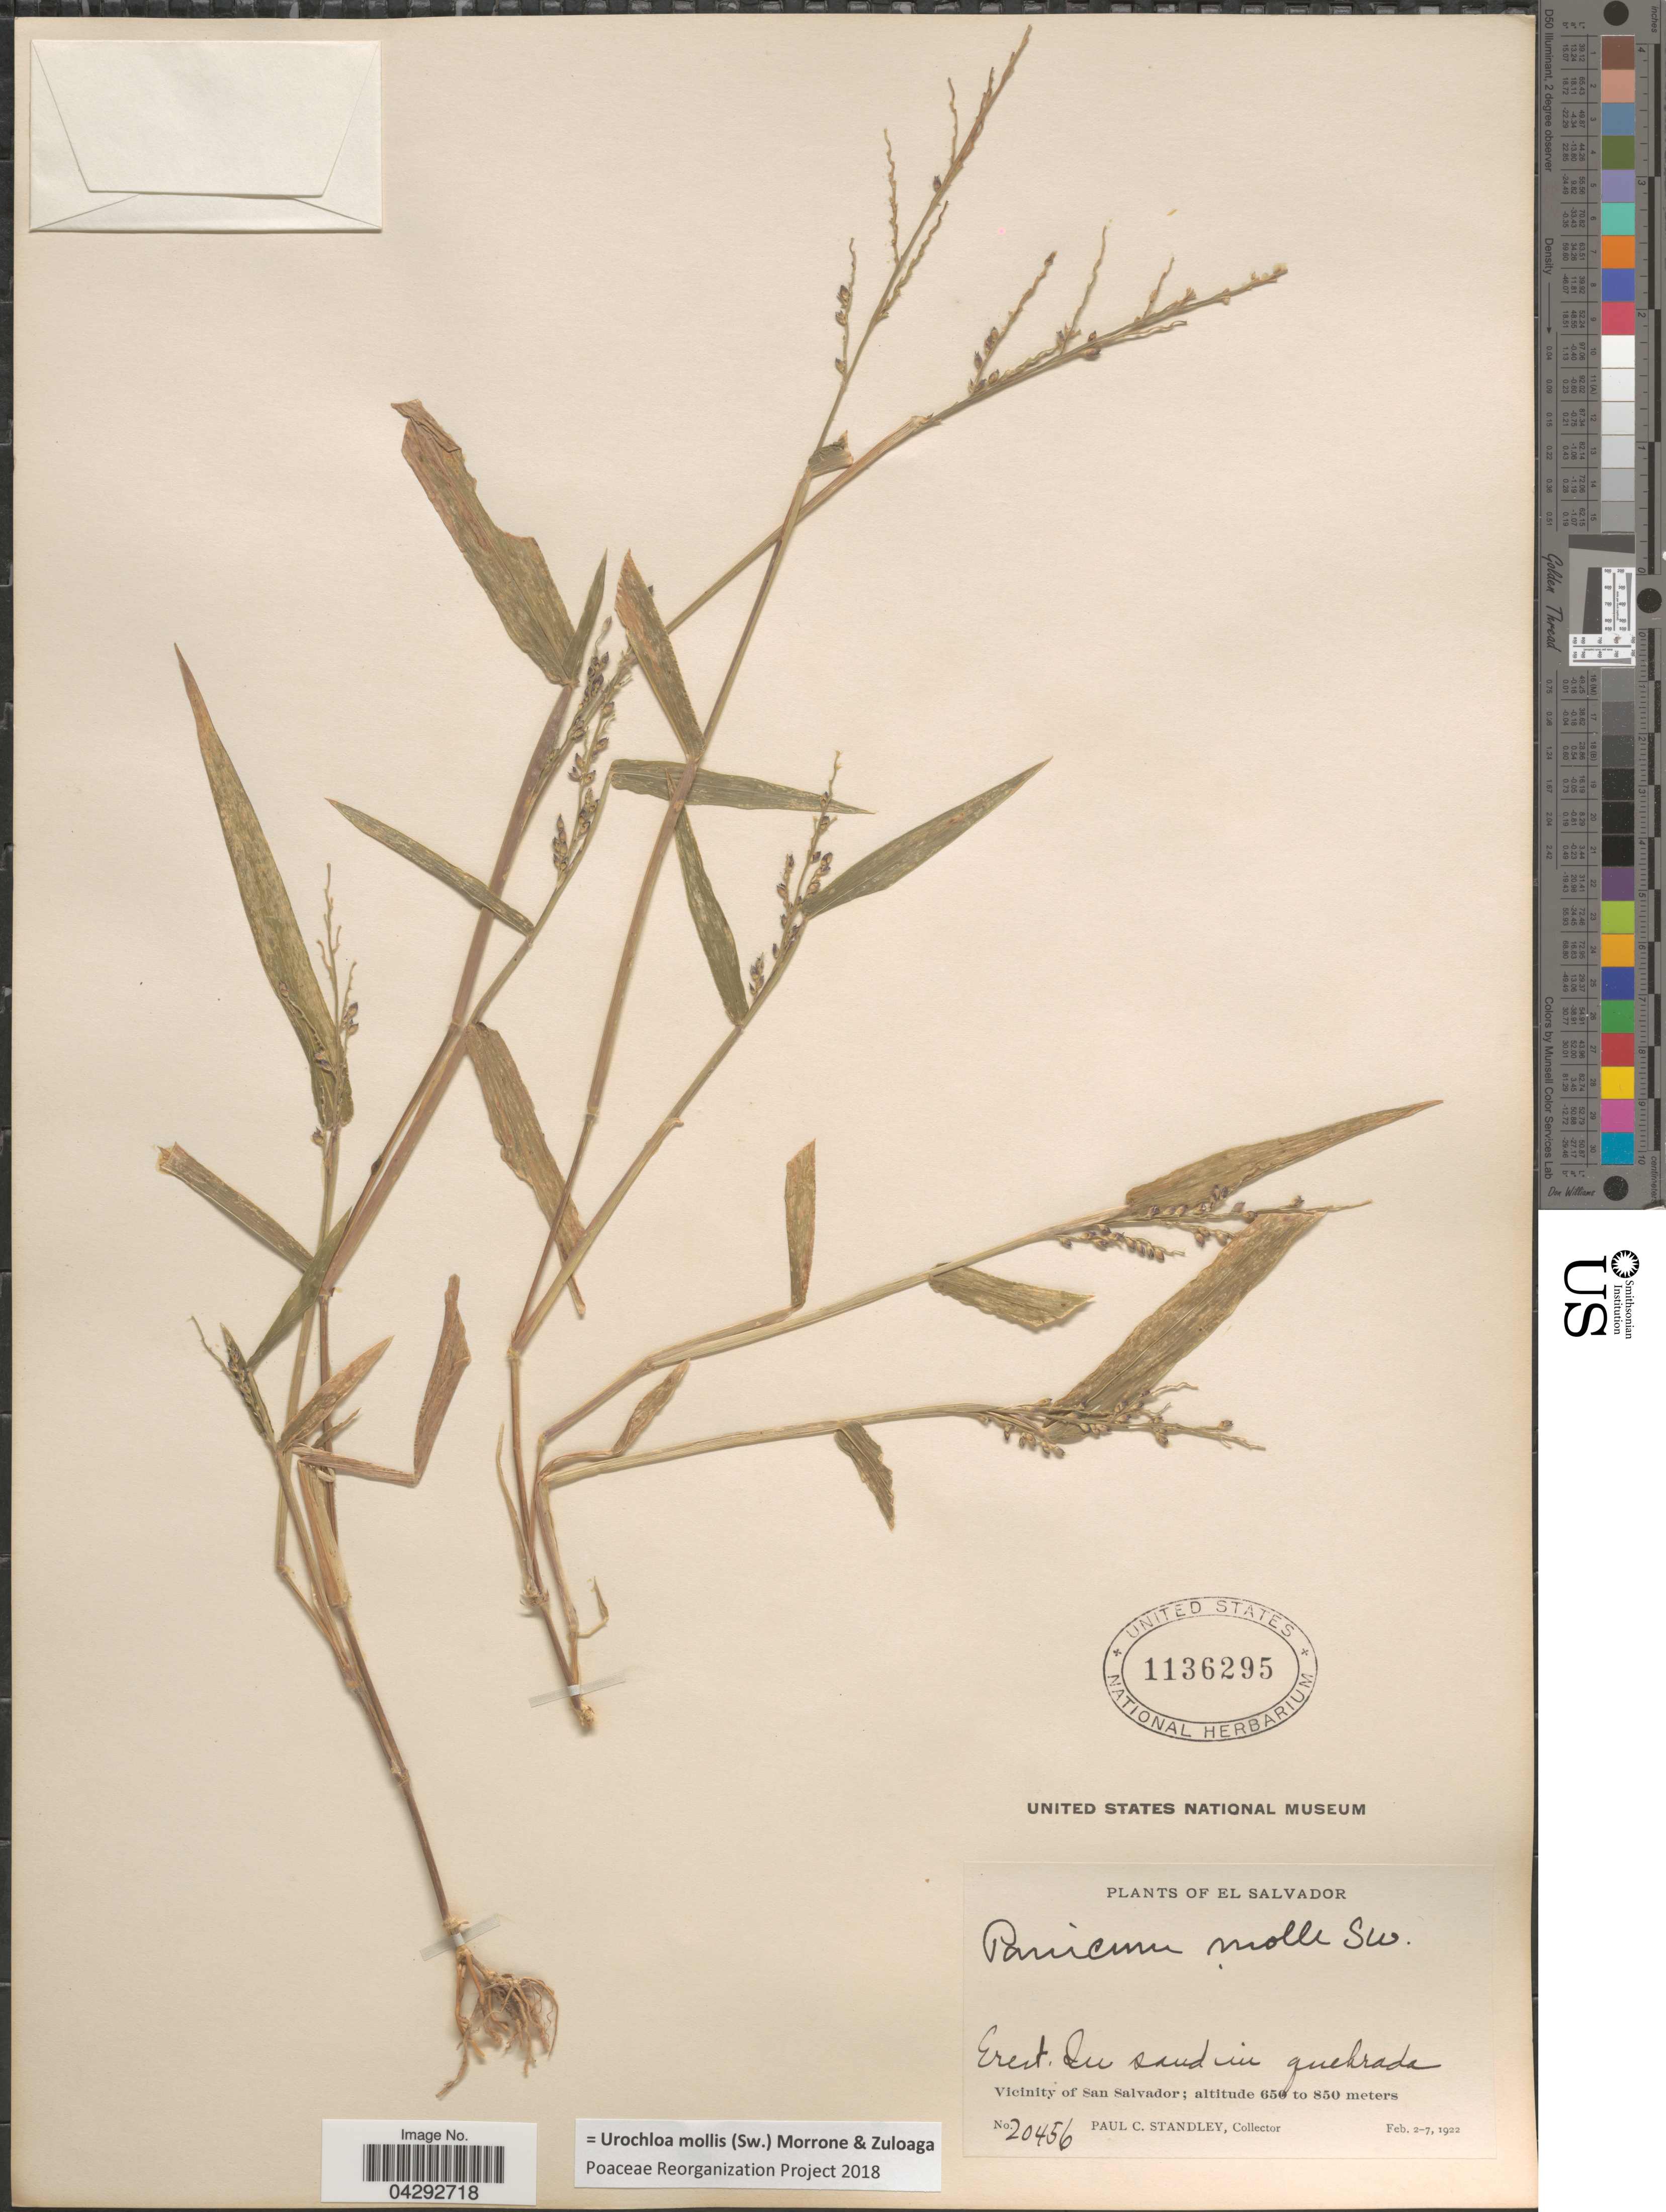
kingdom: Plantae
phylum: Tracheophyta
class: Liliopsida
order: Poales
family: Poaceae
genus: Urochloa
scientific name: Urochloa mollis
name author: (Sw.) Morrone & Zuloaga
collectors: P. C. Standley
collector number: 20456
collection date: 1922-02-02/1922-02-07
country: El Salvador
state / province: San Salvador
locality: Vicinity of San Salvador.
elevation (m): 650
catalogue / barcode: US 1136295